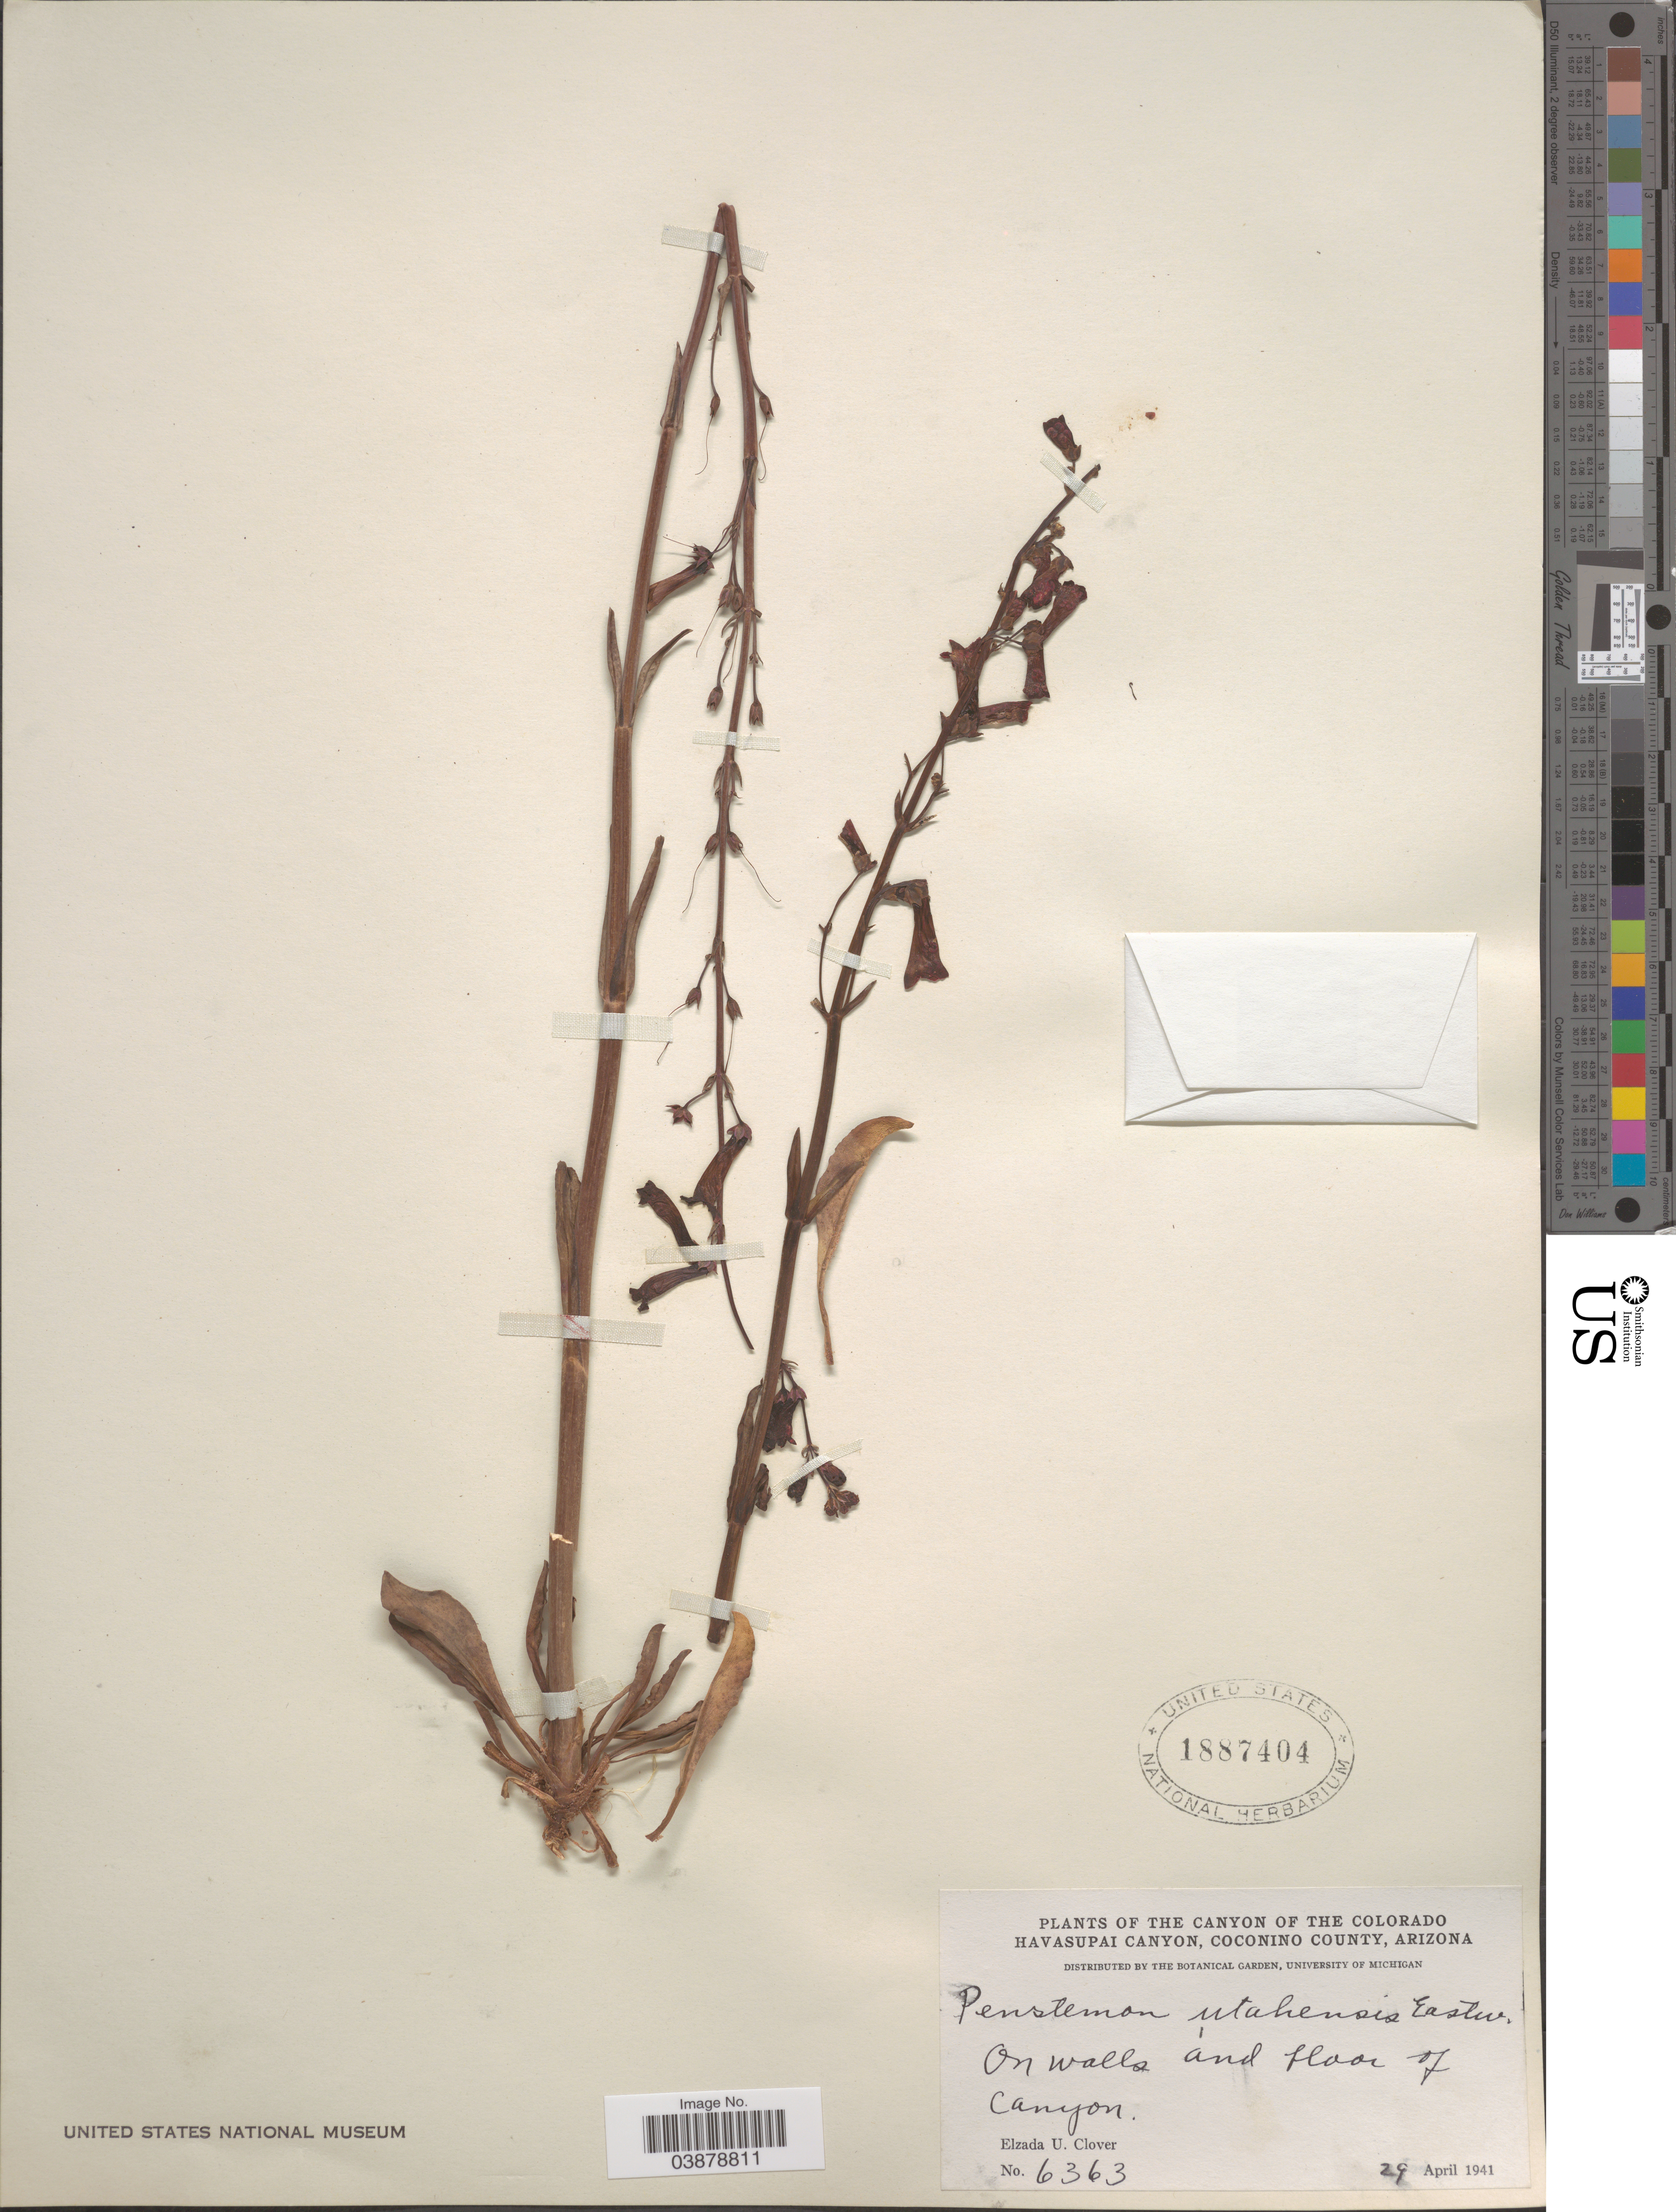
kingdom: Plantae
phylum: Tracheophyta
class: Magnoliopsida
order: Lamiales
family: Plantaginaceae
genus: Penstemon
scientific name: Penstemon utahensis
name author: Eastw.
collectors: E. U. Clover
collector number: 6363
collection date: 1941-04-29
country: United States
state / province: Arizona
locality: Canyon of the Colorado Havasupai Canyon, Coconino County. On walls and floor of Canyon.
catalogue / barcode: US 1887404